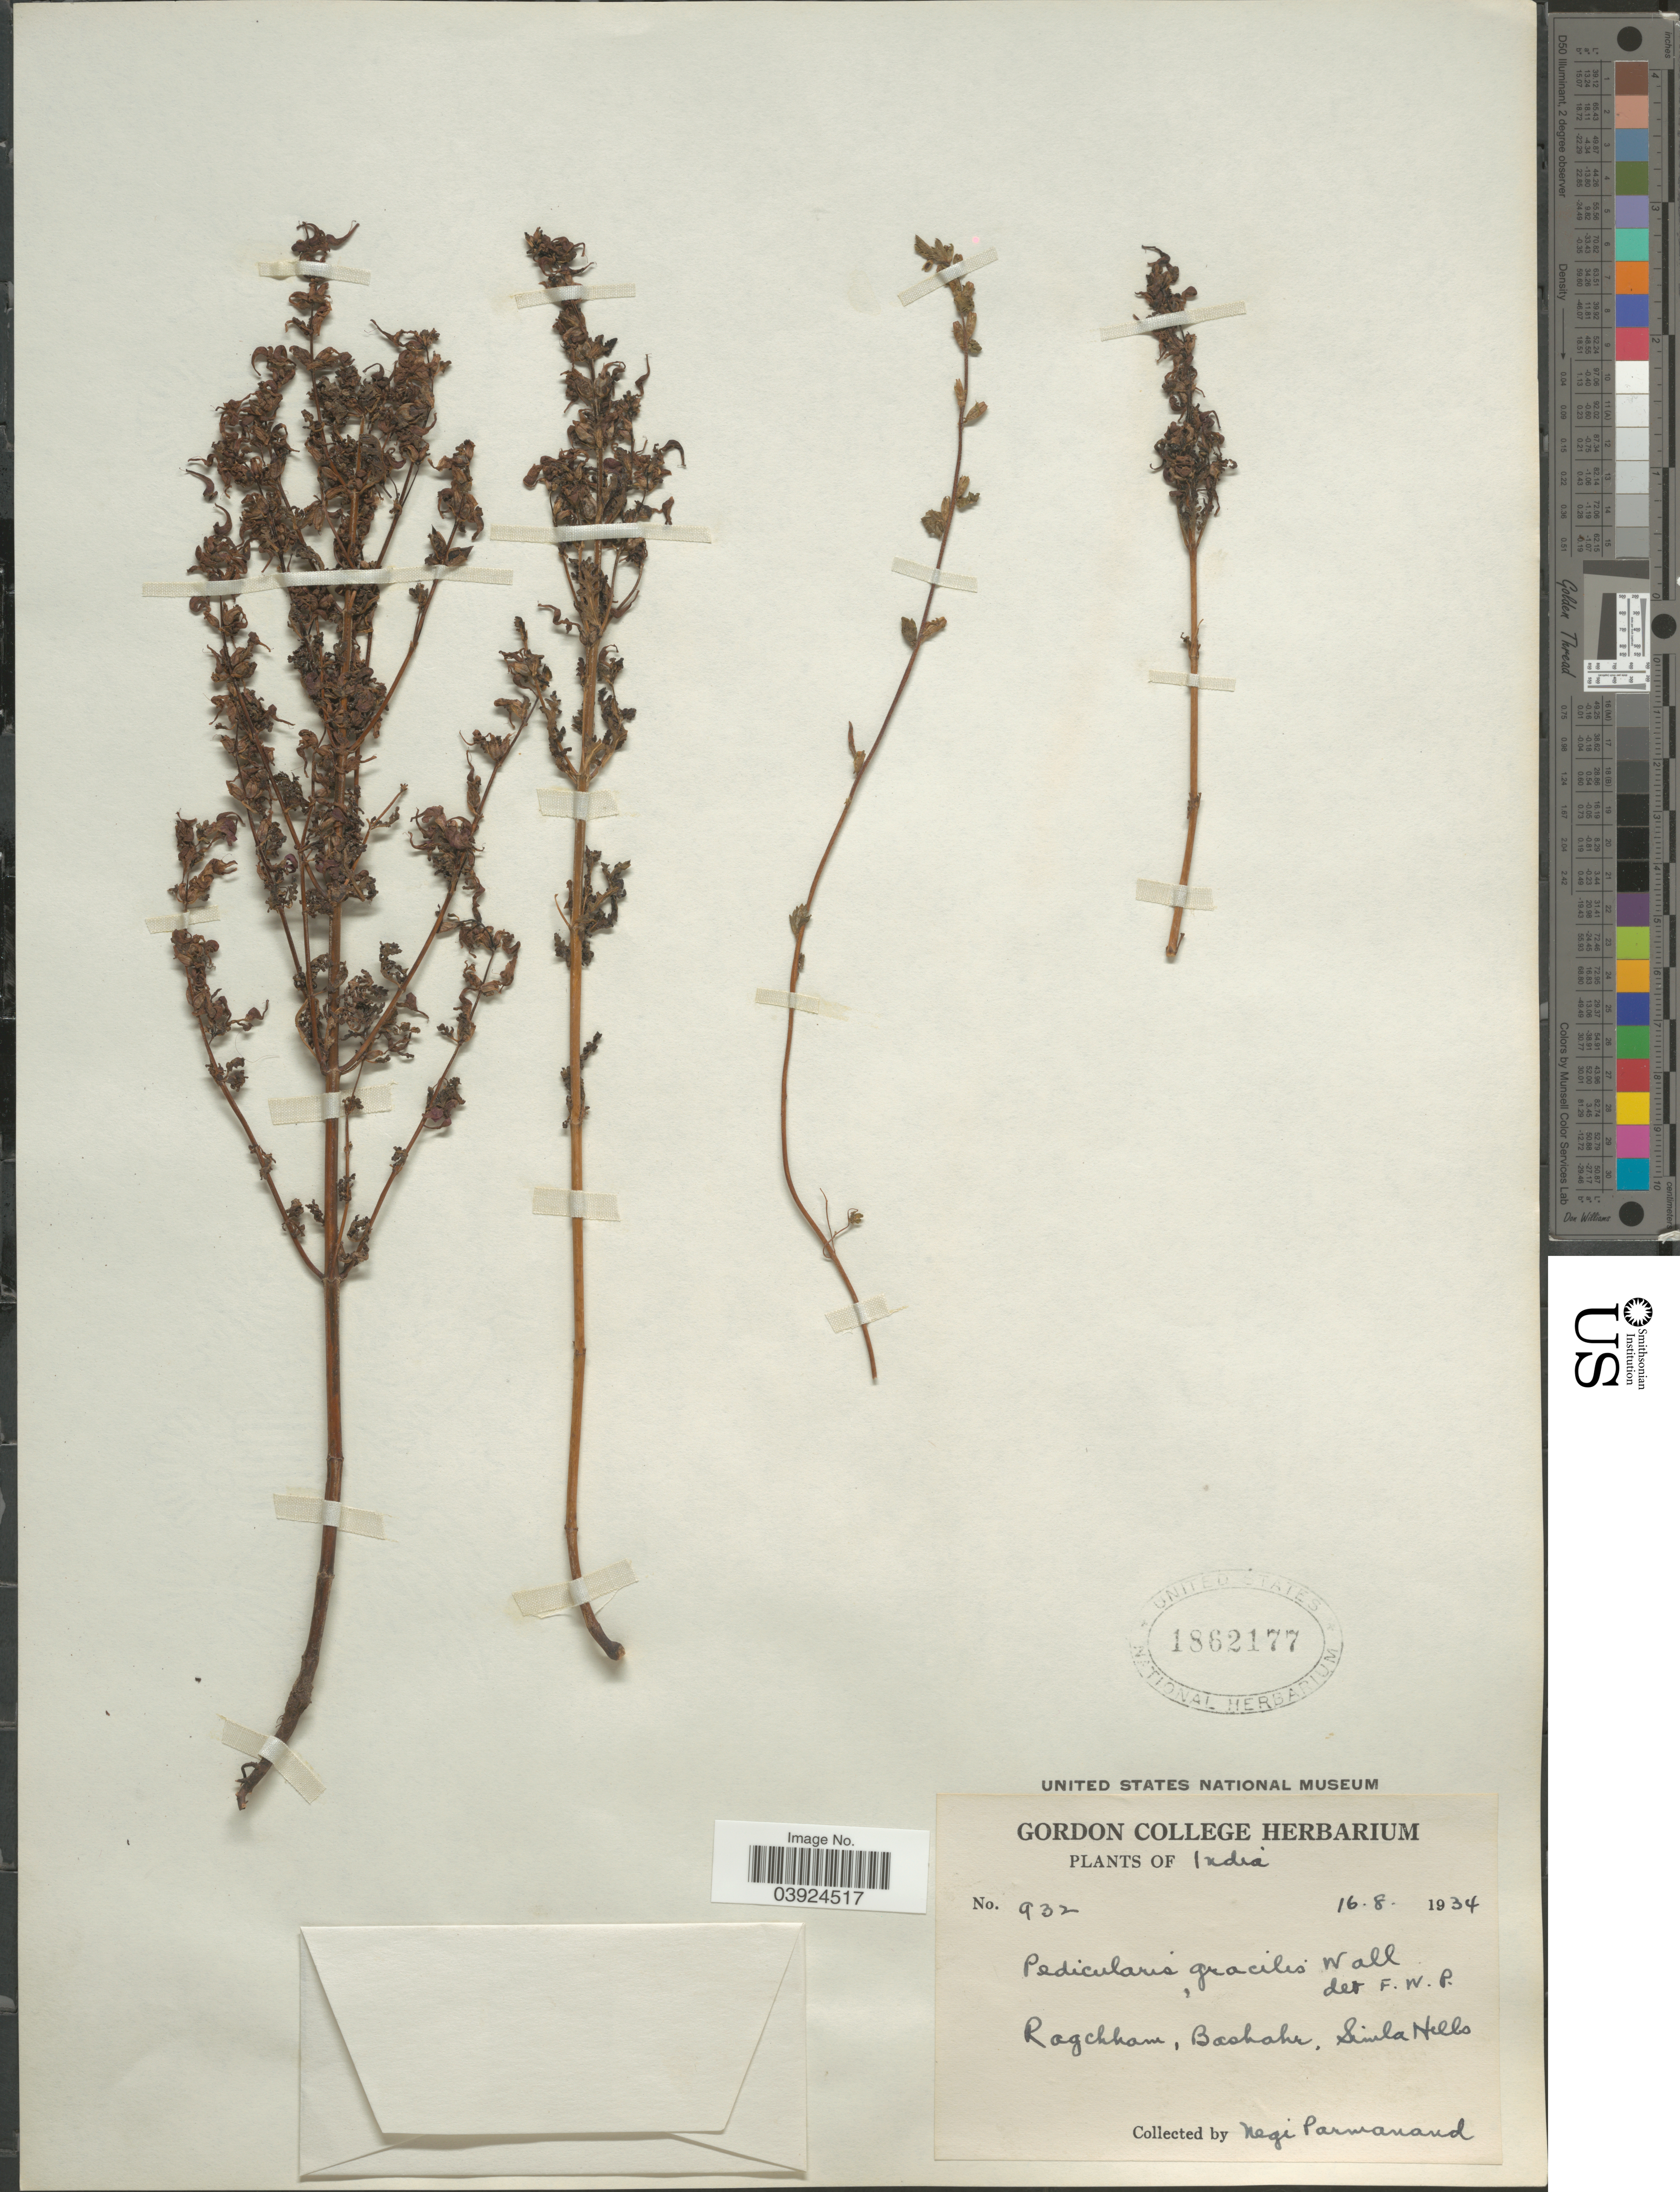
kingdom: Plantae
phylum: Tracheophyta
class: Magnoliopsida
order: Lamiales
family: Orobanchaceae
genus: Pedicularis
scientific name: Pedicularis gracilis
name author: Wall. ex Benth.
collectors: N. Parmanand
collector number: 932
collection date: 1934-08-16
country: India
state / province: Himachal Pradesh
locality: Ragchham, Bashahr, Simla Hills.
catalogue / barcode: US 1862177